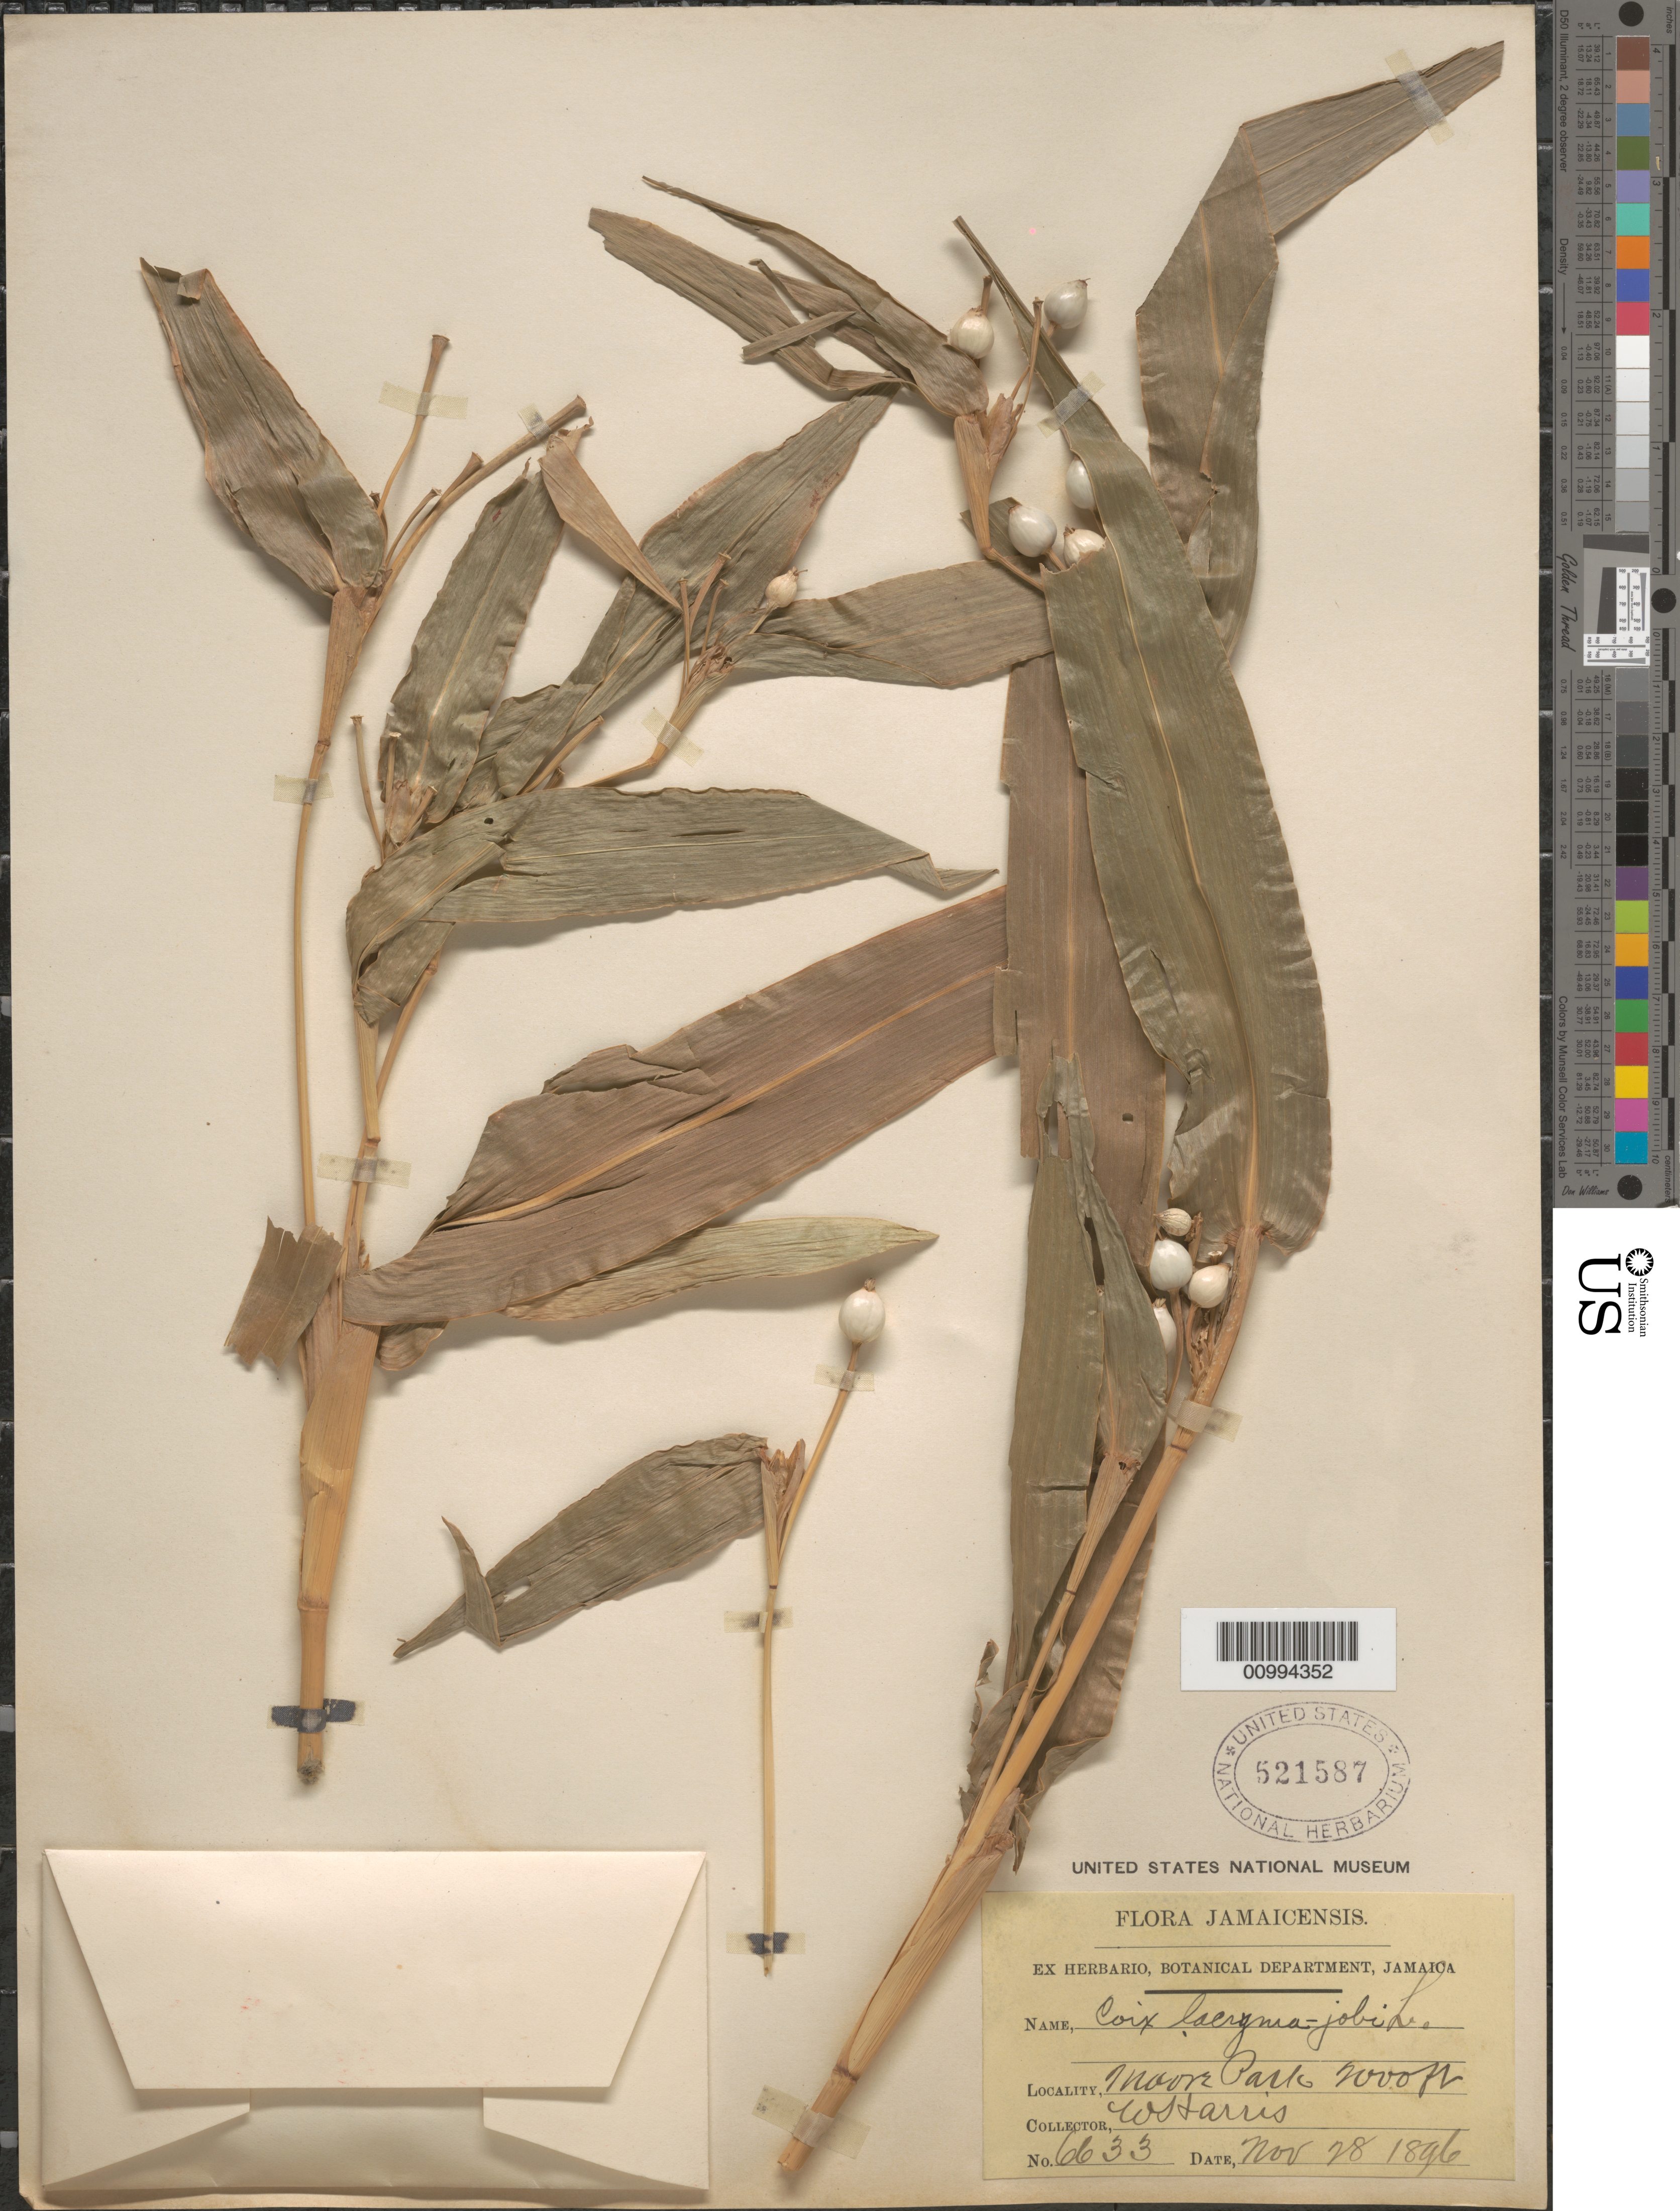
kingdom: Plantae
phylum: Tracheophyta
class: Liliopsida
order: Poales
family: Poaceae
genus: Coix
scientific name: Coix lacryma-jobi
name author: L.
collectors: W. H. Harris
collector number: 6633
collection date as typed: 28 Nov 1896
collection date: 1896-11-28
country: Jamaica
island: Jamaica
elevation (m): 305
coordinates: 0 N, 0 E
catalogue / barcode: US 521587